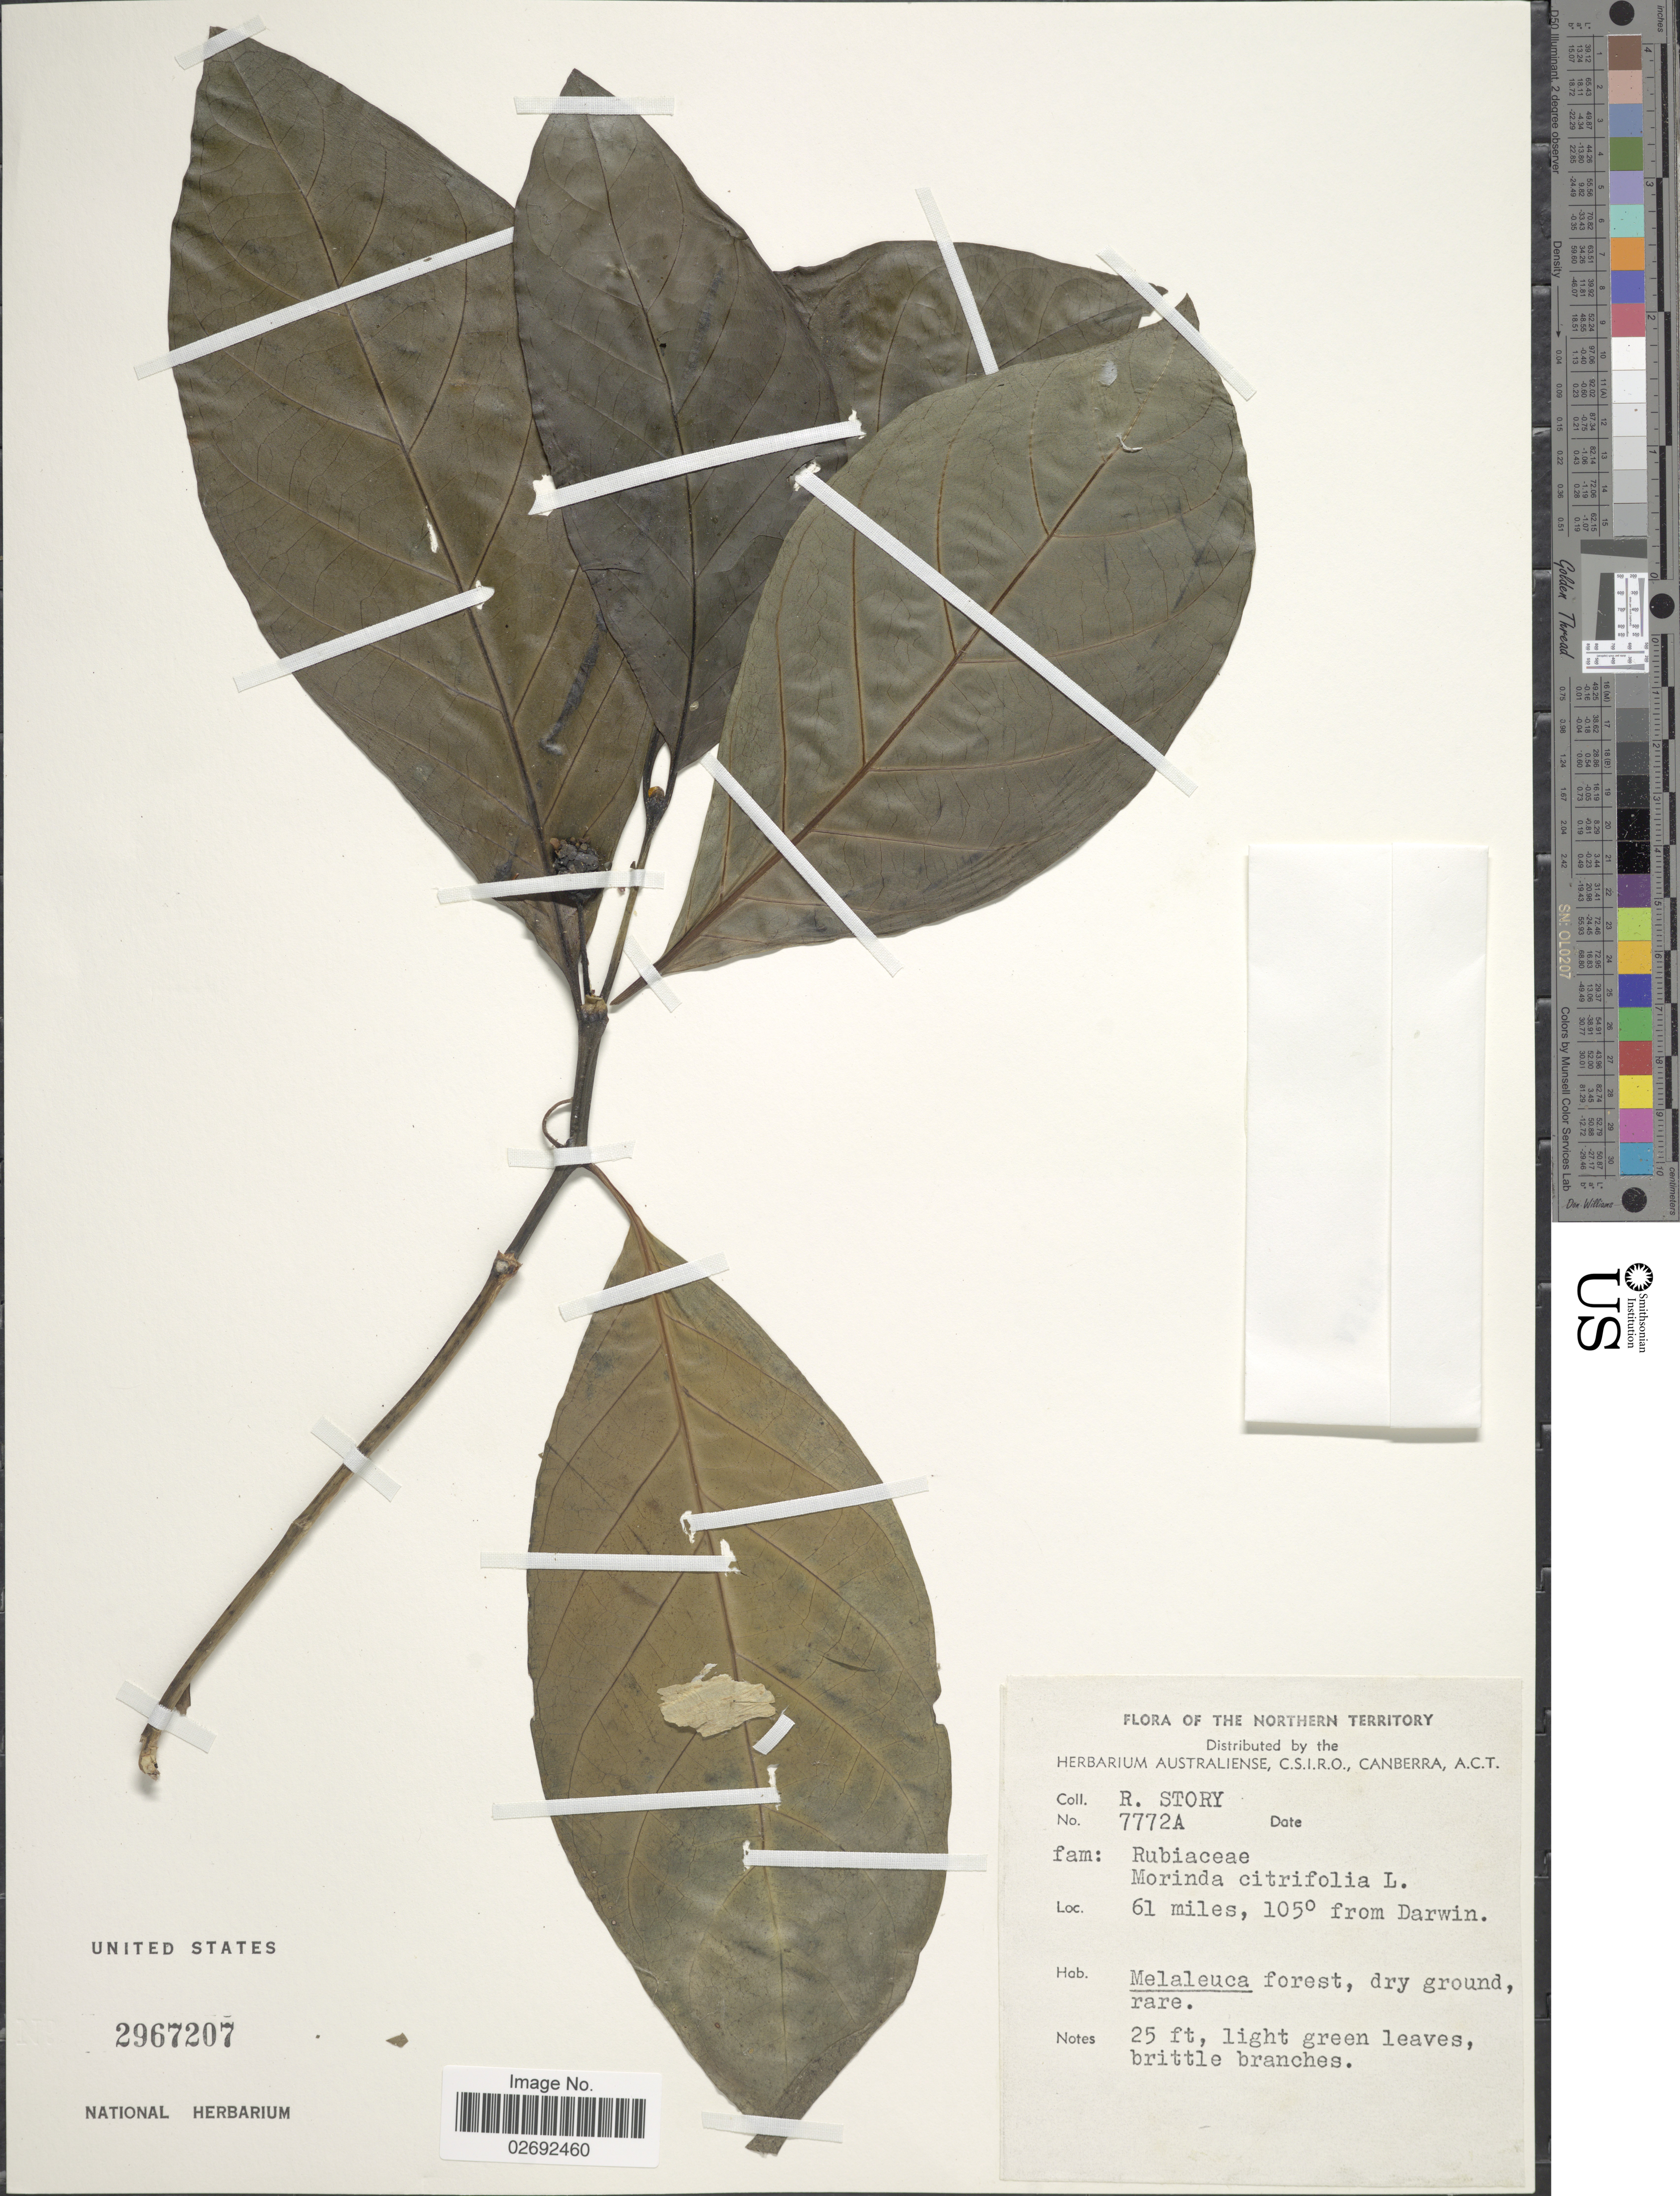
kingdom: Plantae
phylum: Tracheophyta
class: Magnoliopsida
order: Gentianales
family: Rubiaceae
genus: Morinda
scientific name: Morinda citrifolia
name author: L.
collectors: R. Story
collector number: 7772A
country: Australia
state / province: Northern Territory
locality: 61 miles, 105 degrees from Darwin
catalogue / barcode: US 2967207